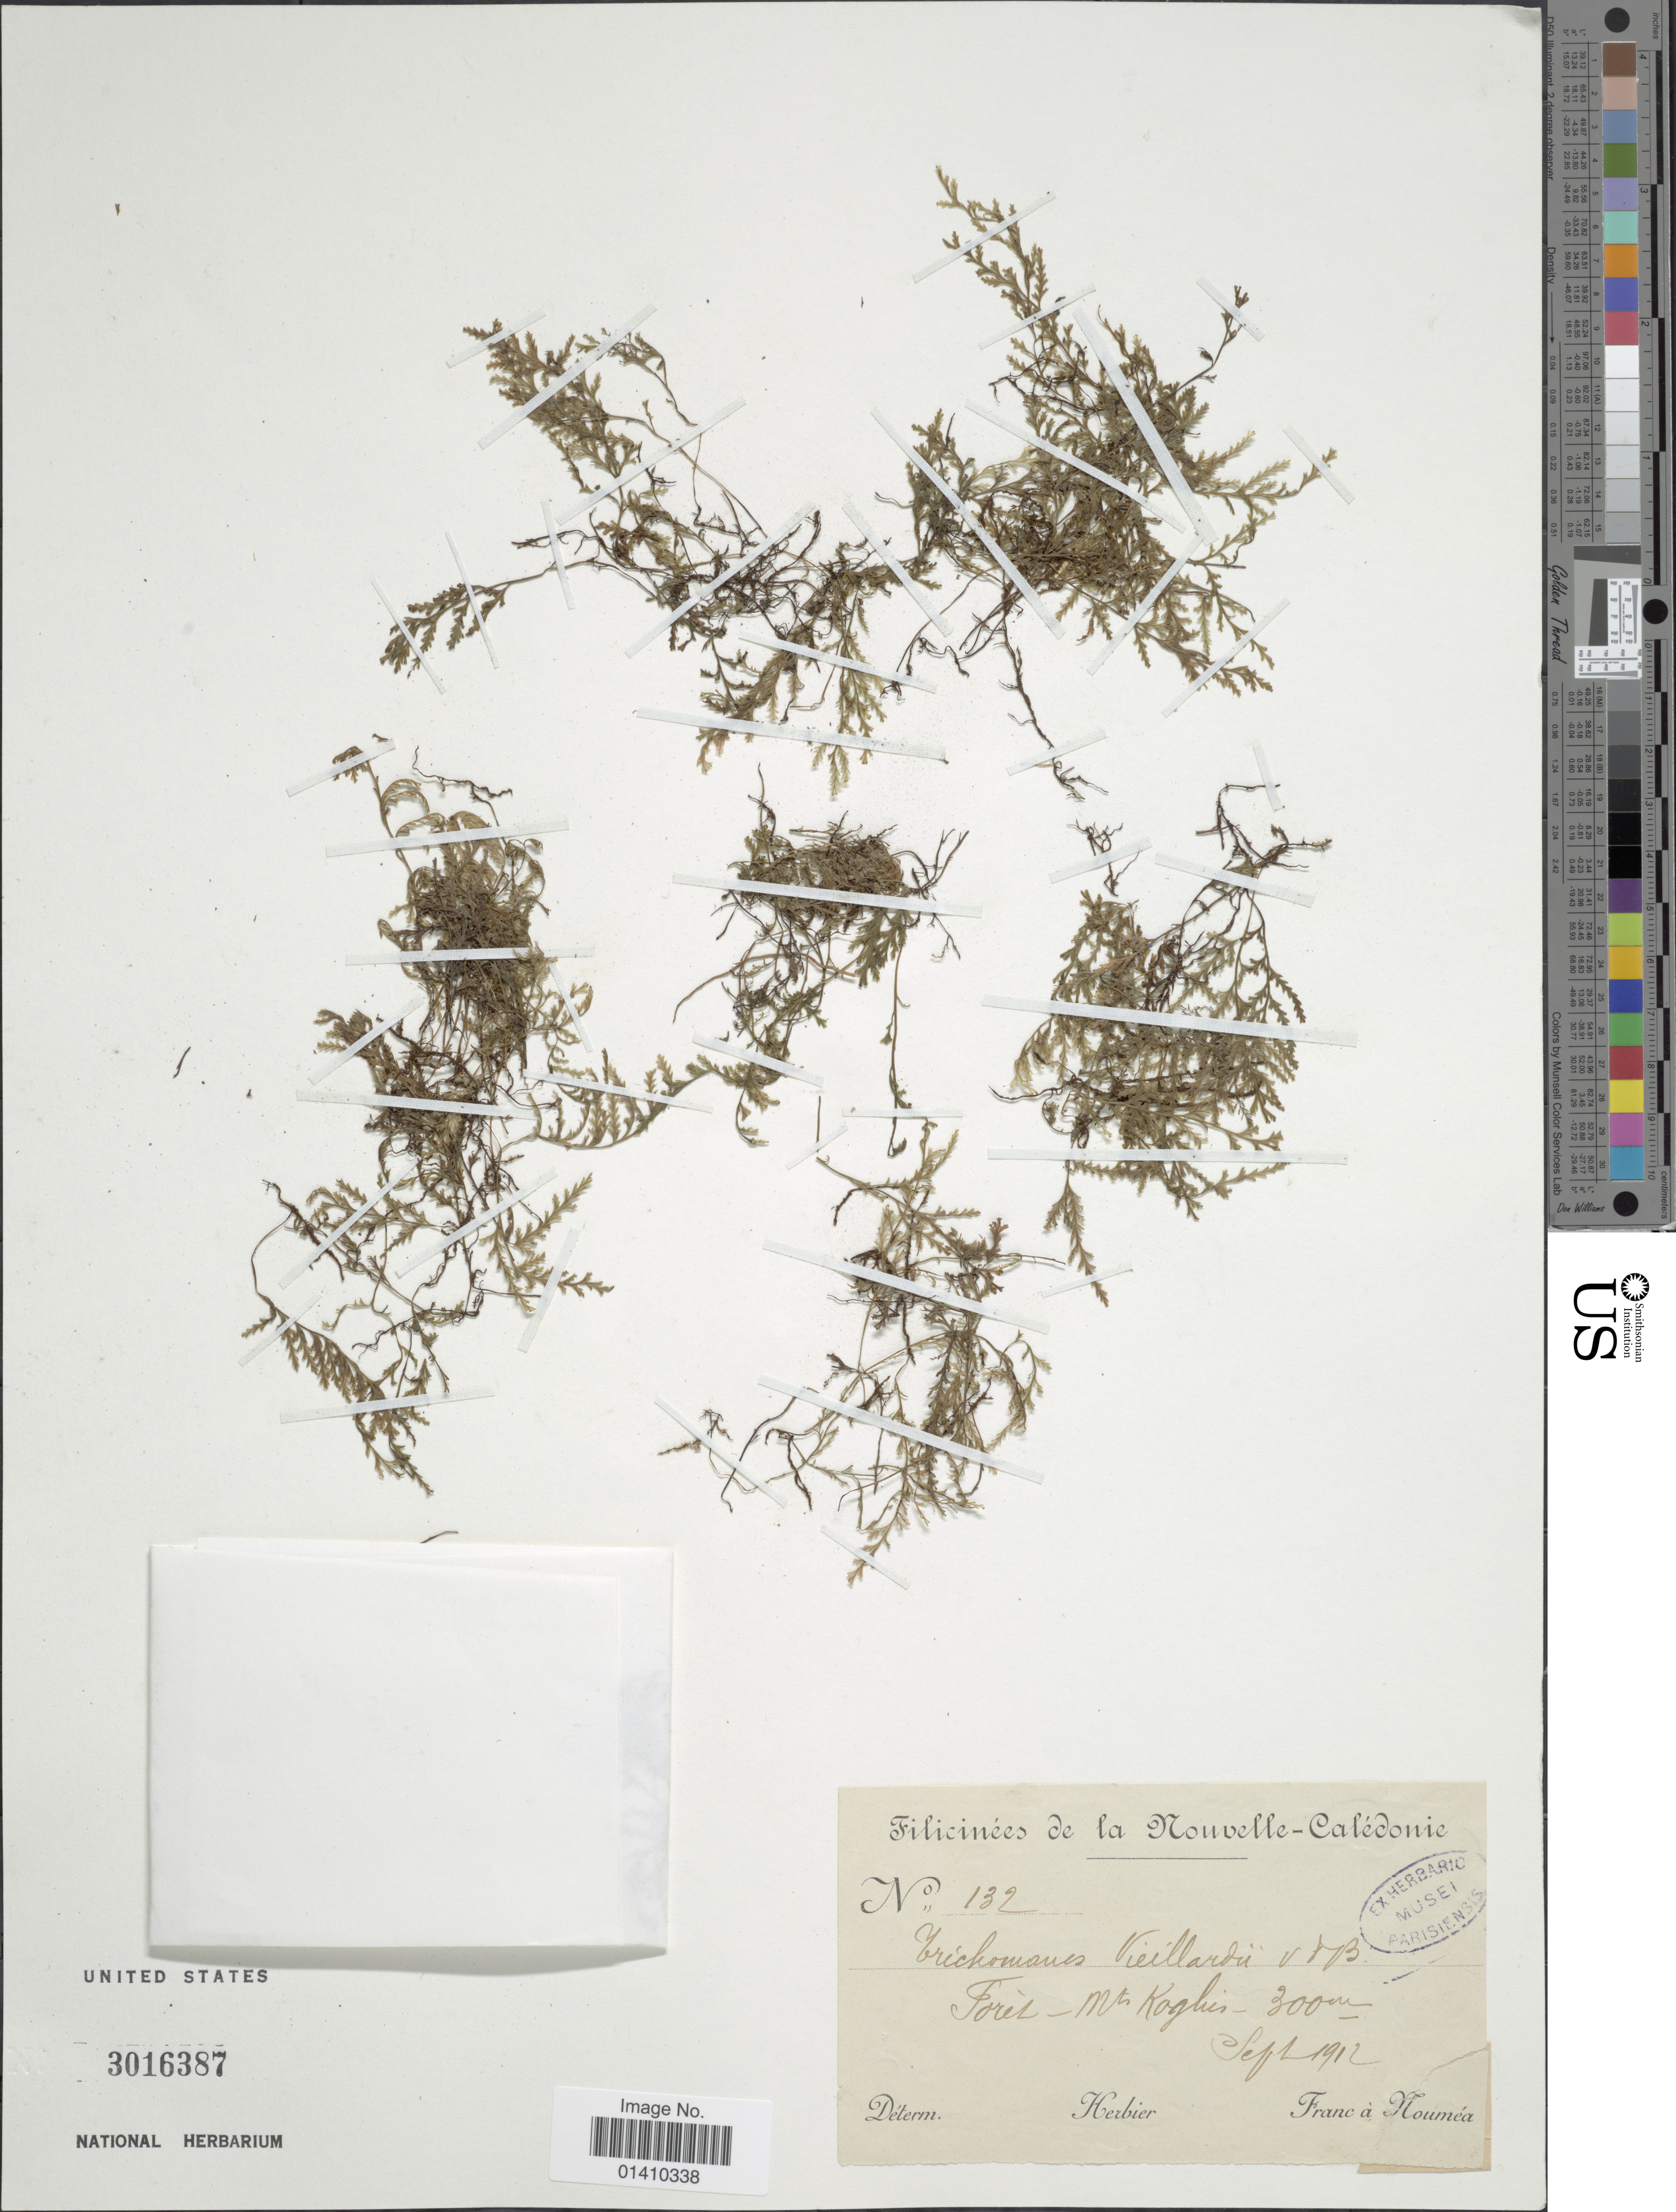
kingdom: Plantae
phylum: Tracheophyta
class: Polypodiopsida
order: Hymenophyllales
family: Hymenophyllaceae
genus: Polyphlebium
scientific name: Polyphlebium vieillardii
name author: (Bosch) Ebihara & K. Iwats.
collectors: Franc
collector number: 132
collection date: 1912-09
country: New Caledonia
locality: Foret, Mt. Koghi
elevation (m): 300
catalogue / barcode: US 3016387